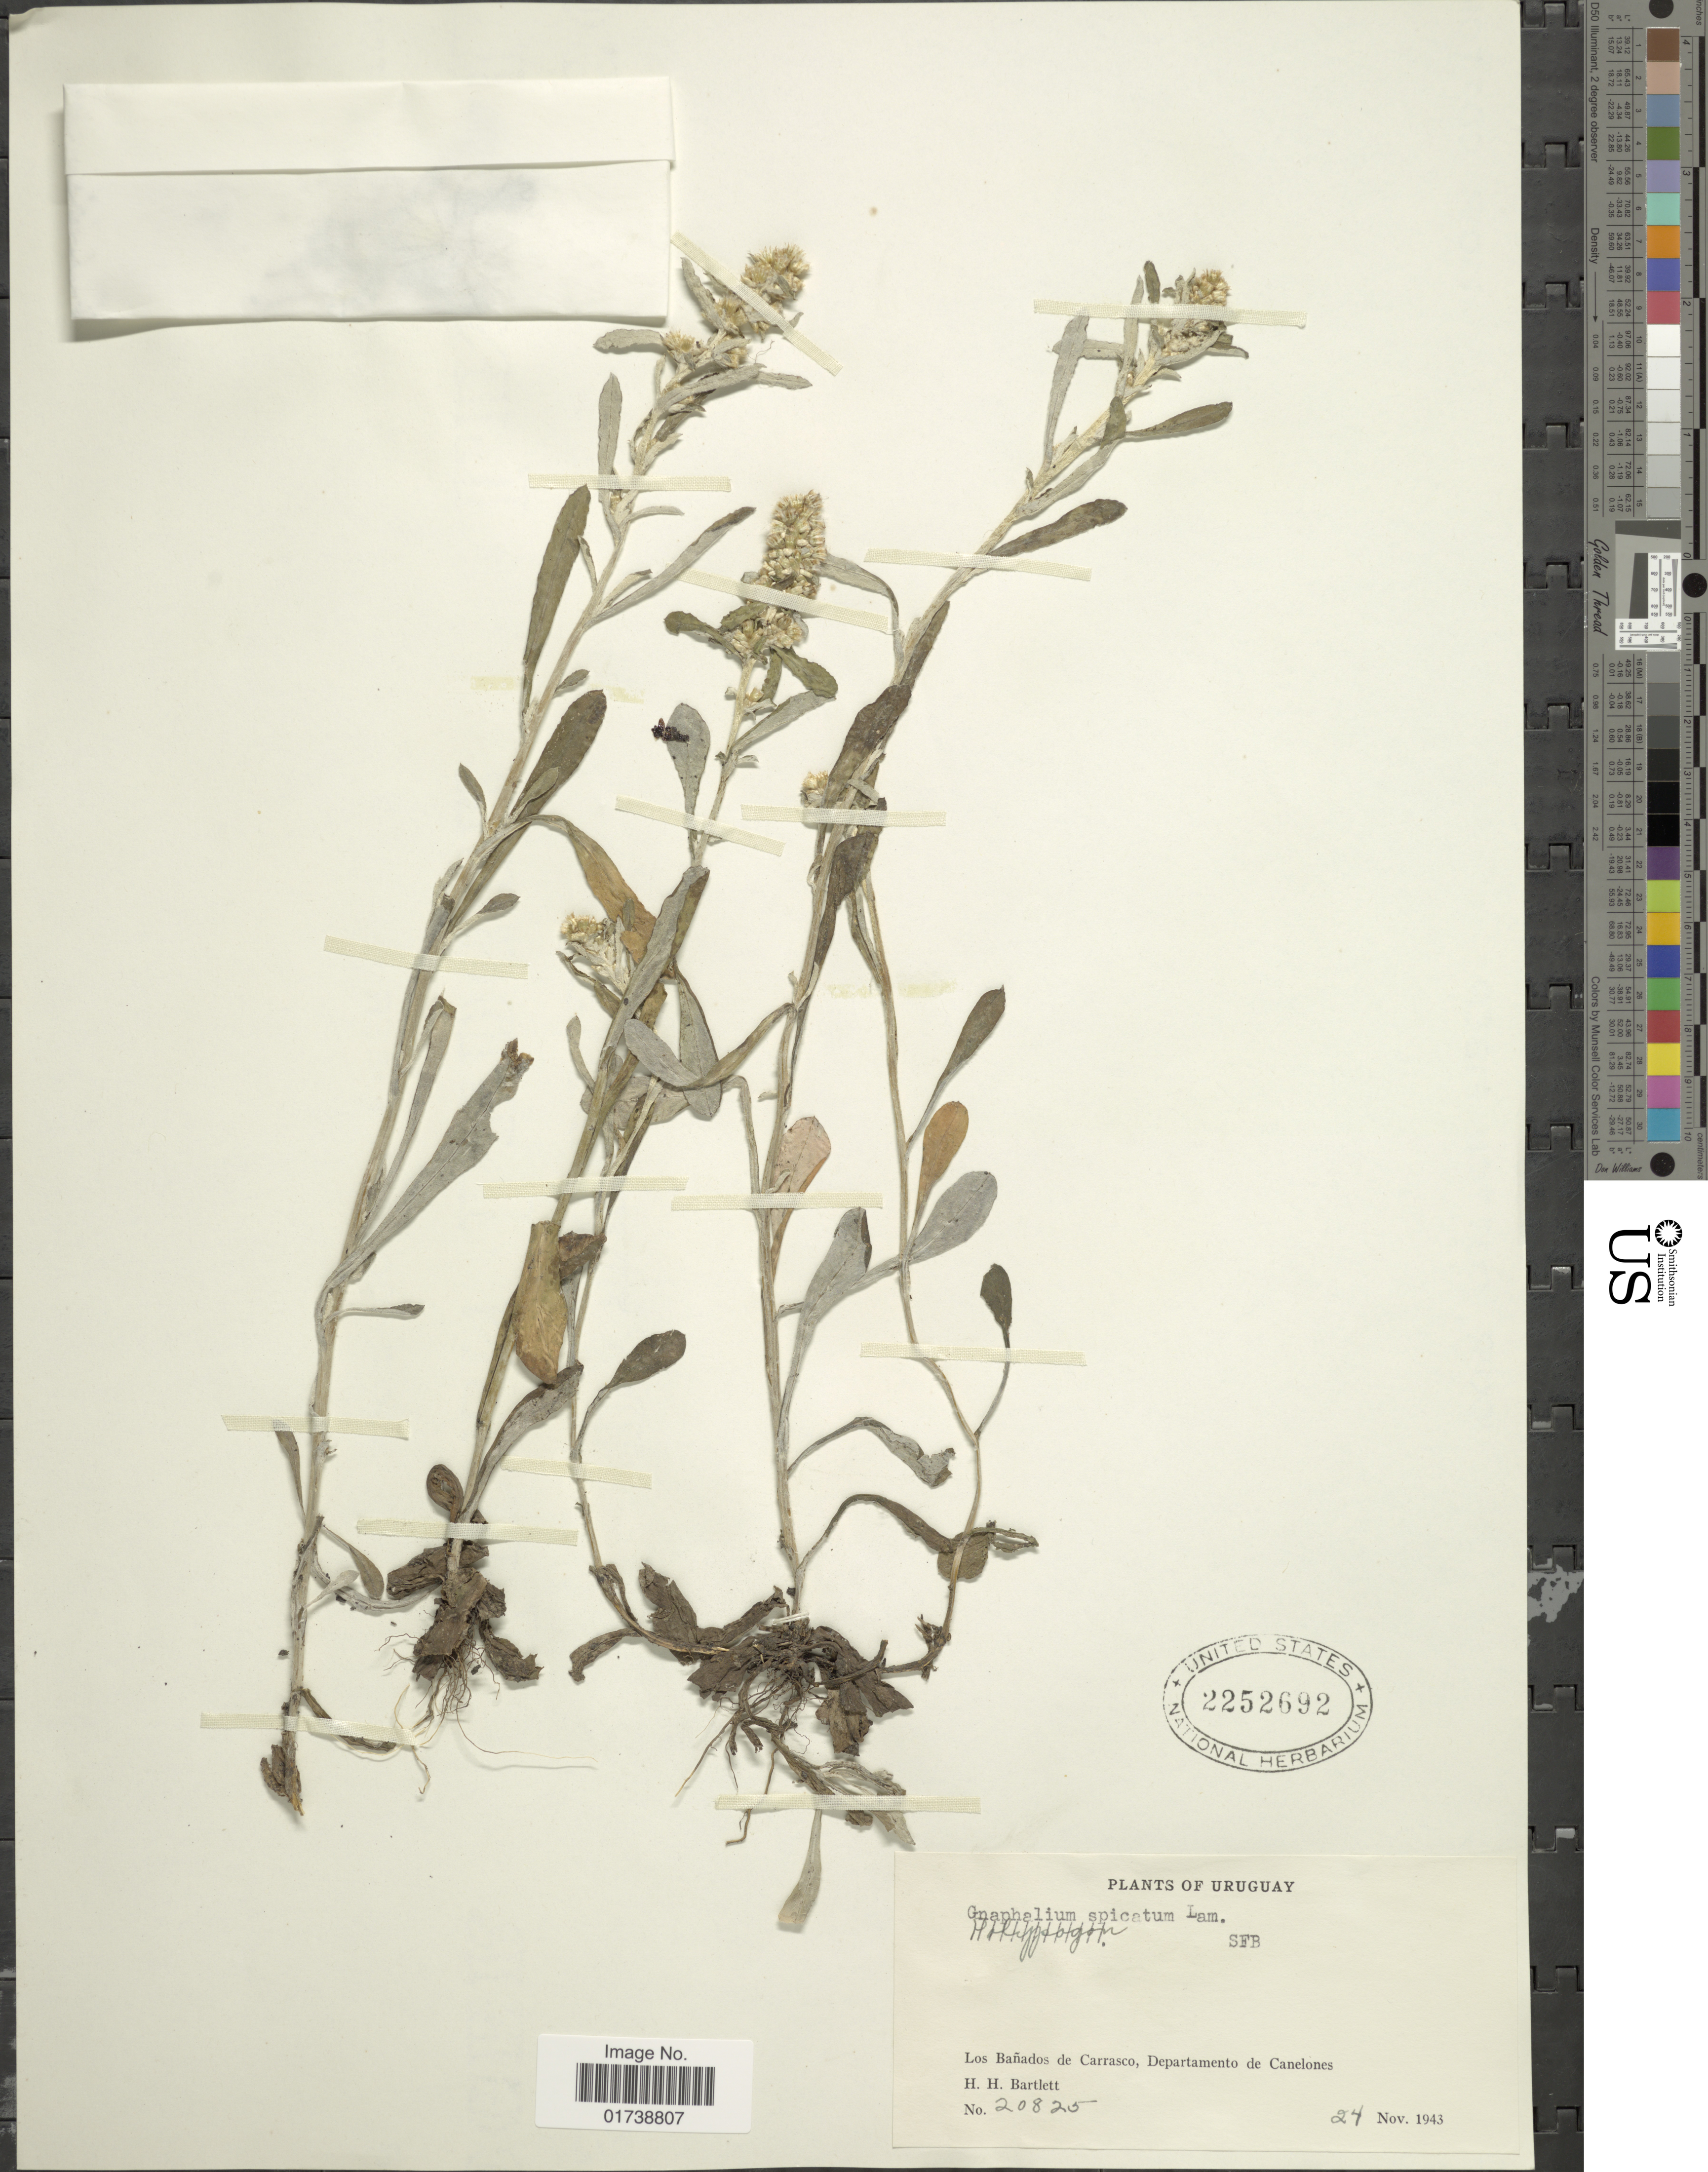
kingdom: Plantae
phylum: Tracheophyta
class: Magnoliopsida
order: Asterales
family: Asteraceae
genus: Gamochaeta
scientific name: Gamochaeta spicata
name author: (Lam.) Cabrera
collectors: H. H. Bartlett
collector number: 20825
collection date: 1943-11-24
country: Uruguay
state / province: Canelones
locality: Los Banados de Carrasco, Departamento de Canelones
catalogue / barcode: US 2252692